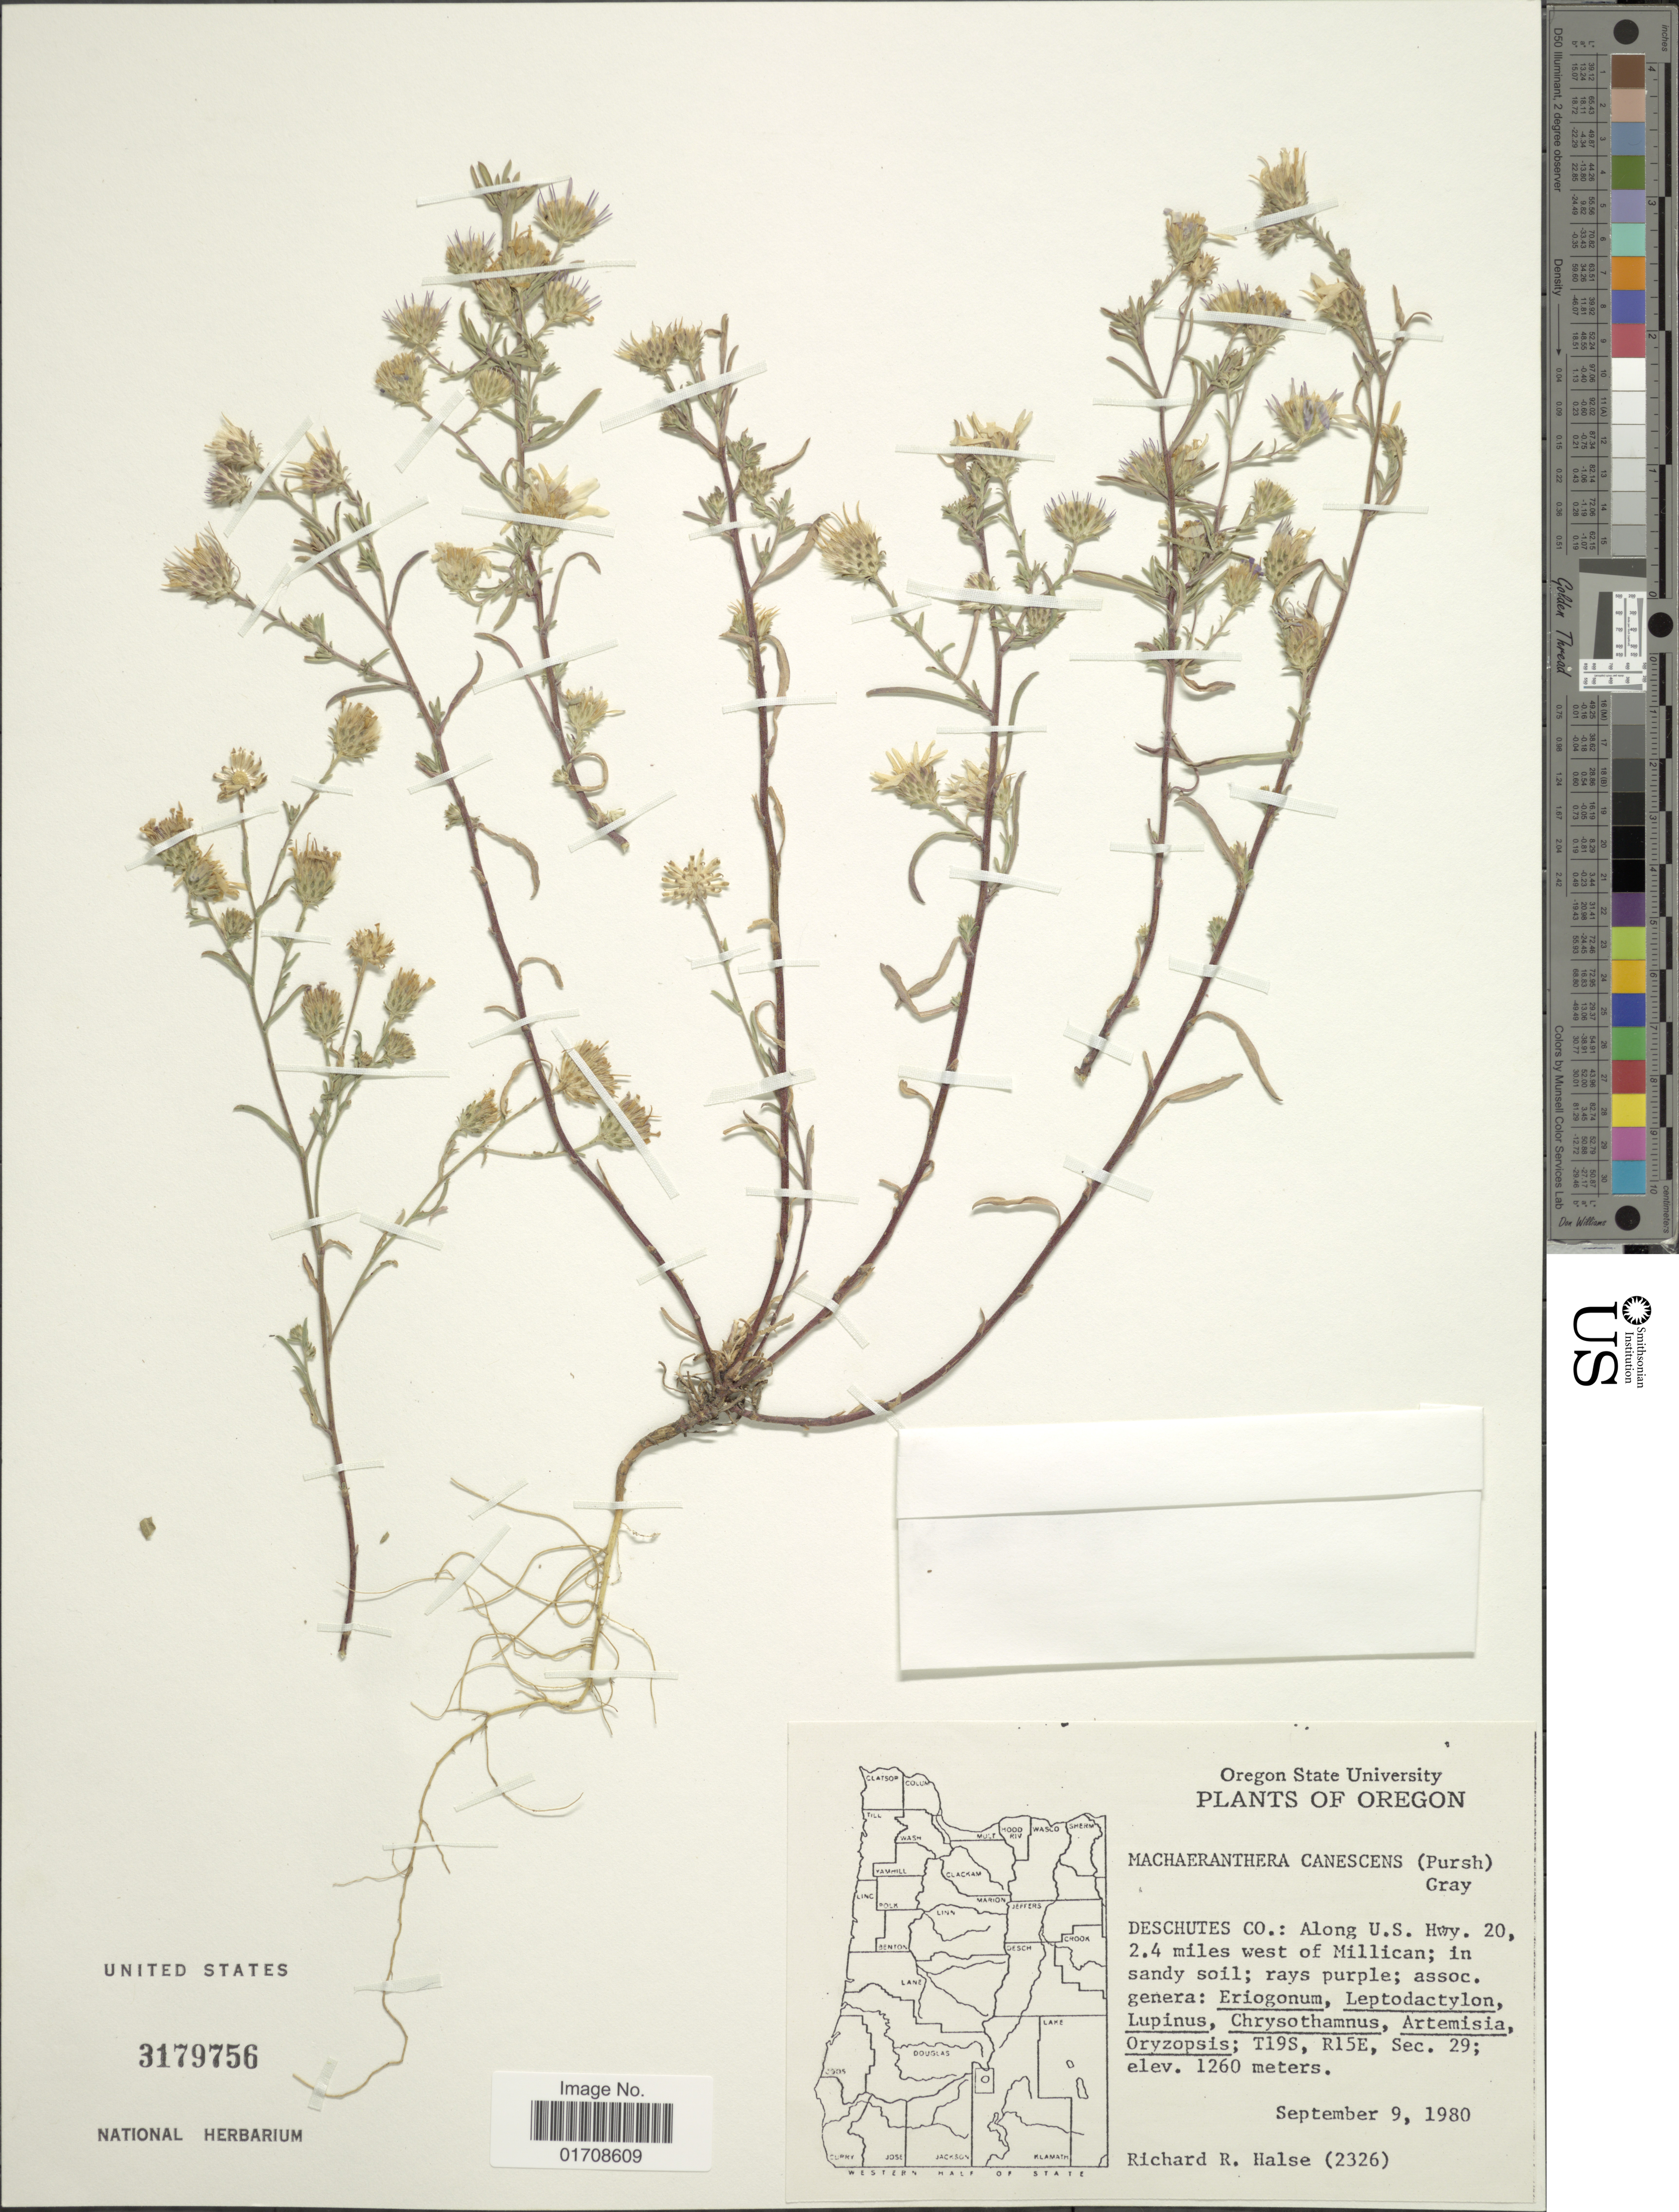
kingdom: Plantae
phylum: Tracheophyta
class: Magnoliopsida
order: Asterales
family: Asteraceae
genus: Machaeranthera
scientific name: Machaeranthera canescens var. canescens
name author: (Pursh) A. Gray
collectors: R. Halse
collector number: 2326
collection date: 1980-09-09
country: United States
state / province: Oregon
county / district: Deschutes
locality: Deschutes Co., along U.S. Hwy. 20, 2.4 miles west of Millican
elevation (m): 1260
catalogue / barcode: US 3179756